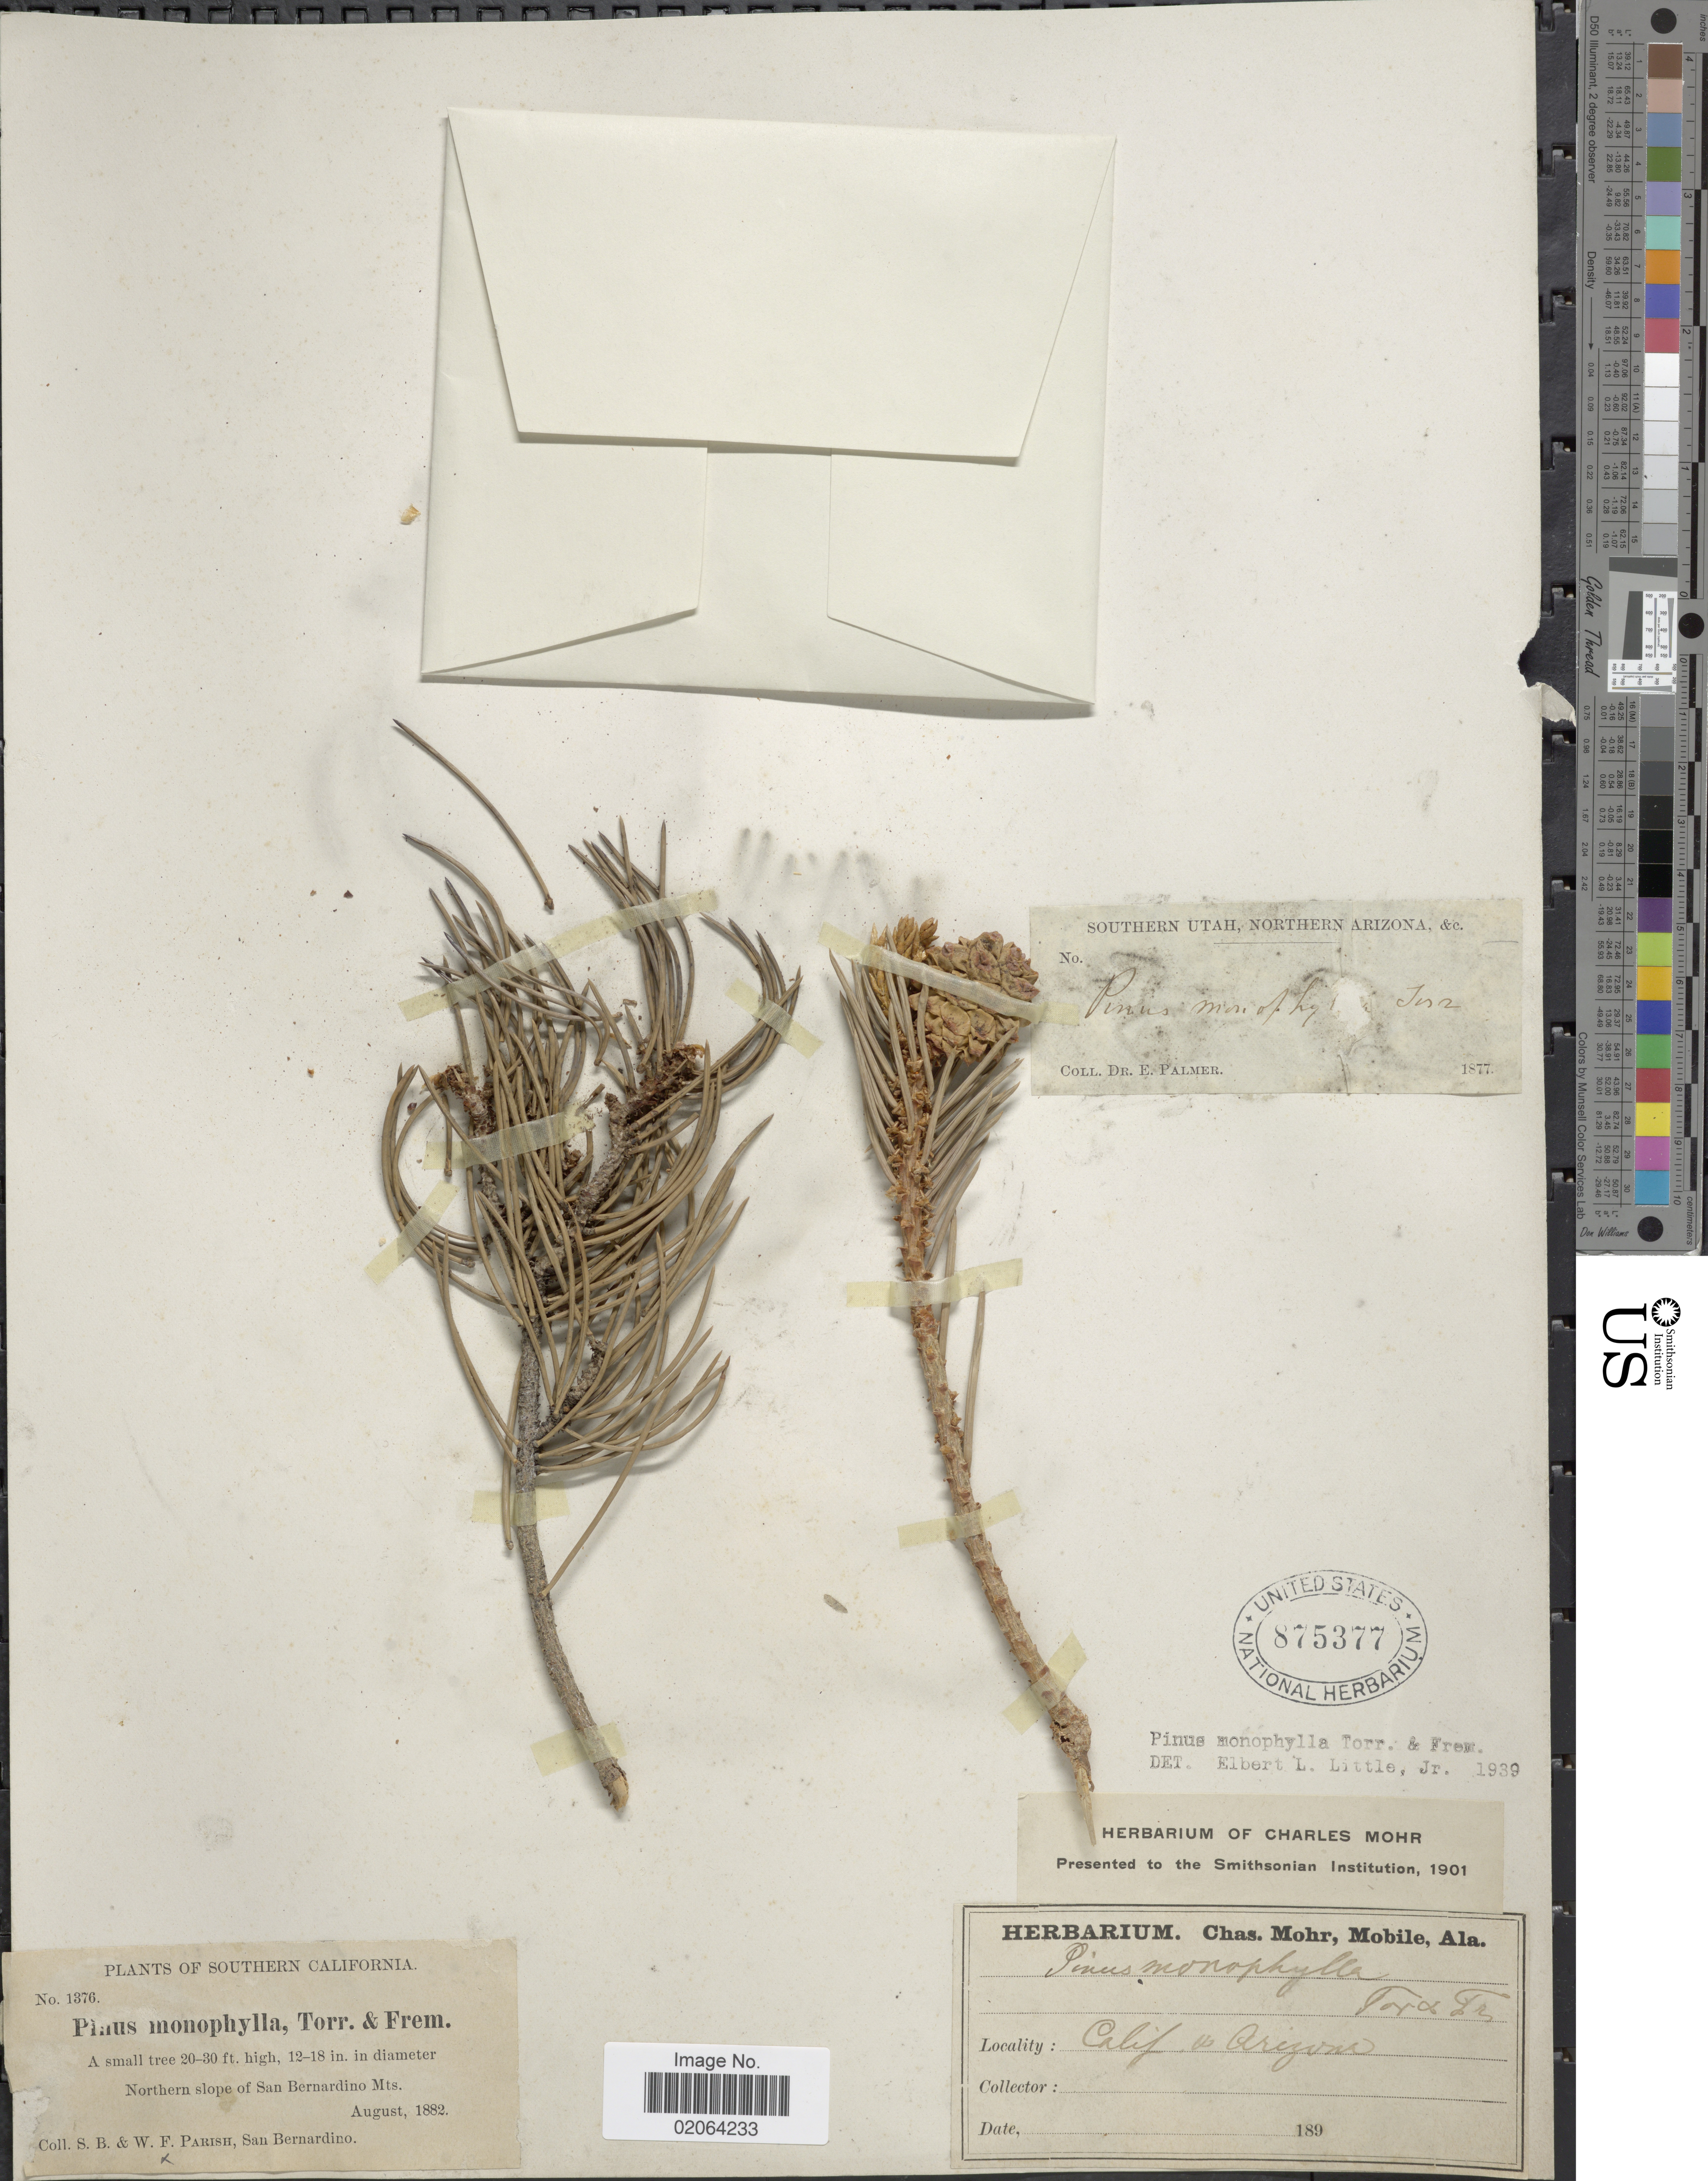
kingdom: Plantae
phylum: Tracheophyta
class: Pinopsida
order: Pinales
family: Pinaceae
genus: Pinus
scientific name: Pinus monophylla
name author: Torr. & Frém.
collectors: S. B. Parish & W. F. Parish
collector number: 1376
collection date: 1882-08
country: United States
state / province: California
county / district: San Bernardino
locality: Southern California, Northern slope of San Bernardino Mts.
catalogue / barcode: US 875377